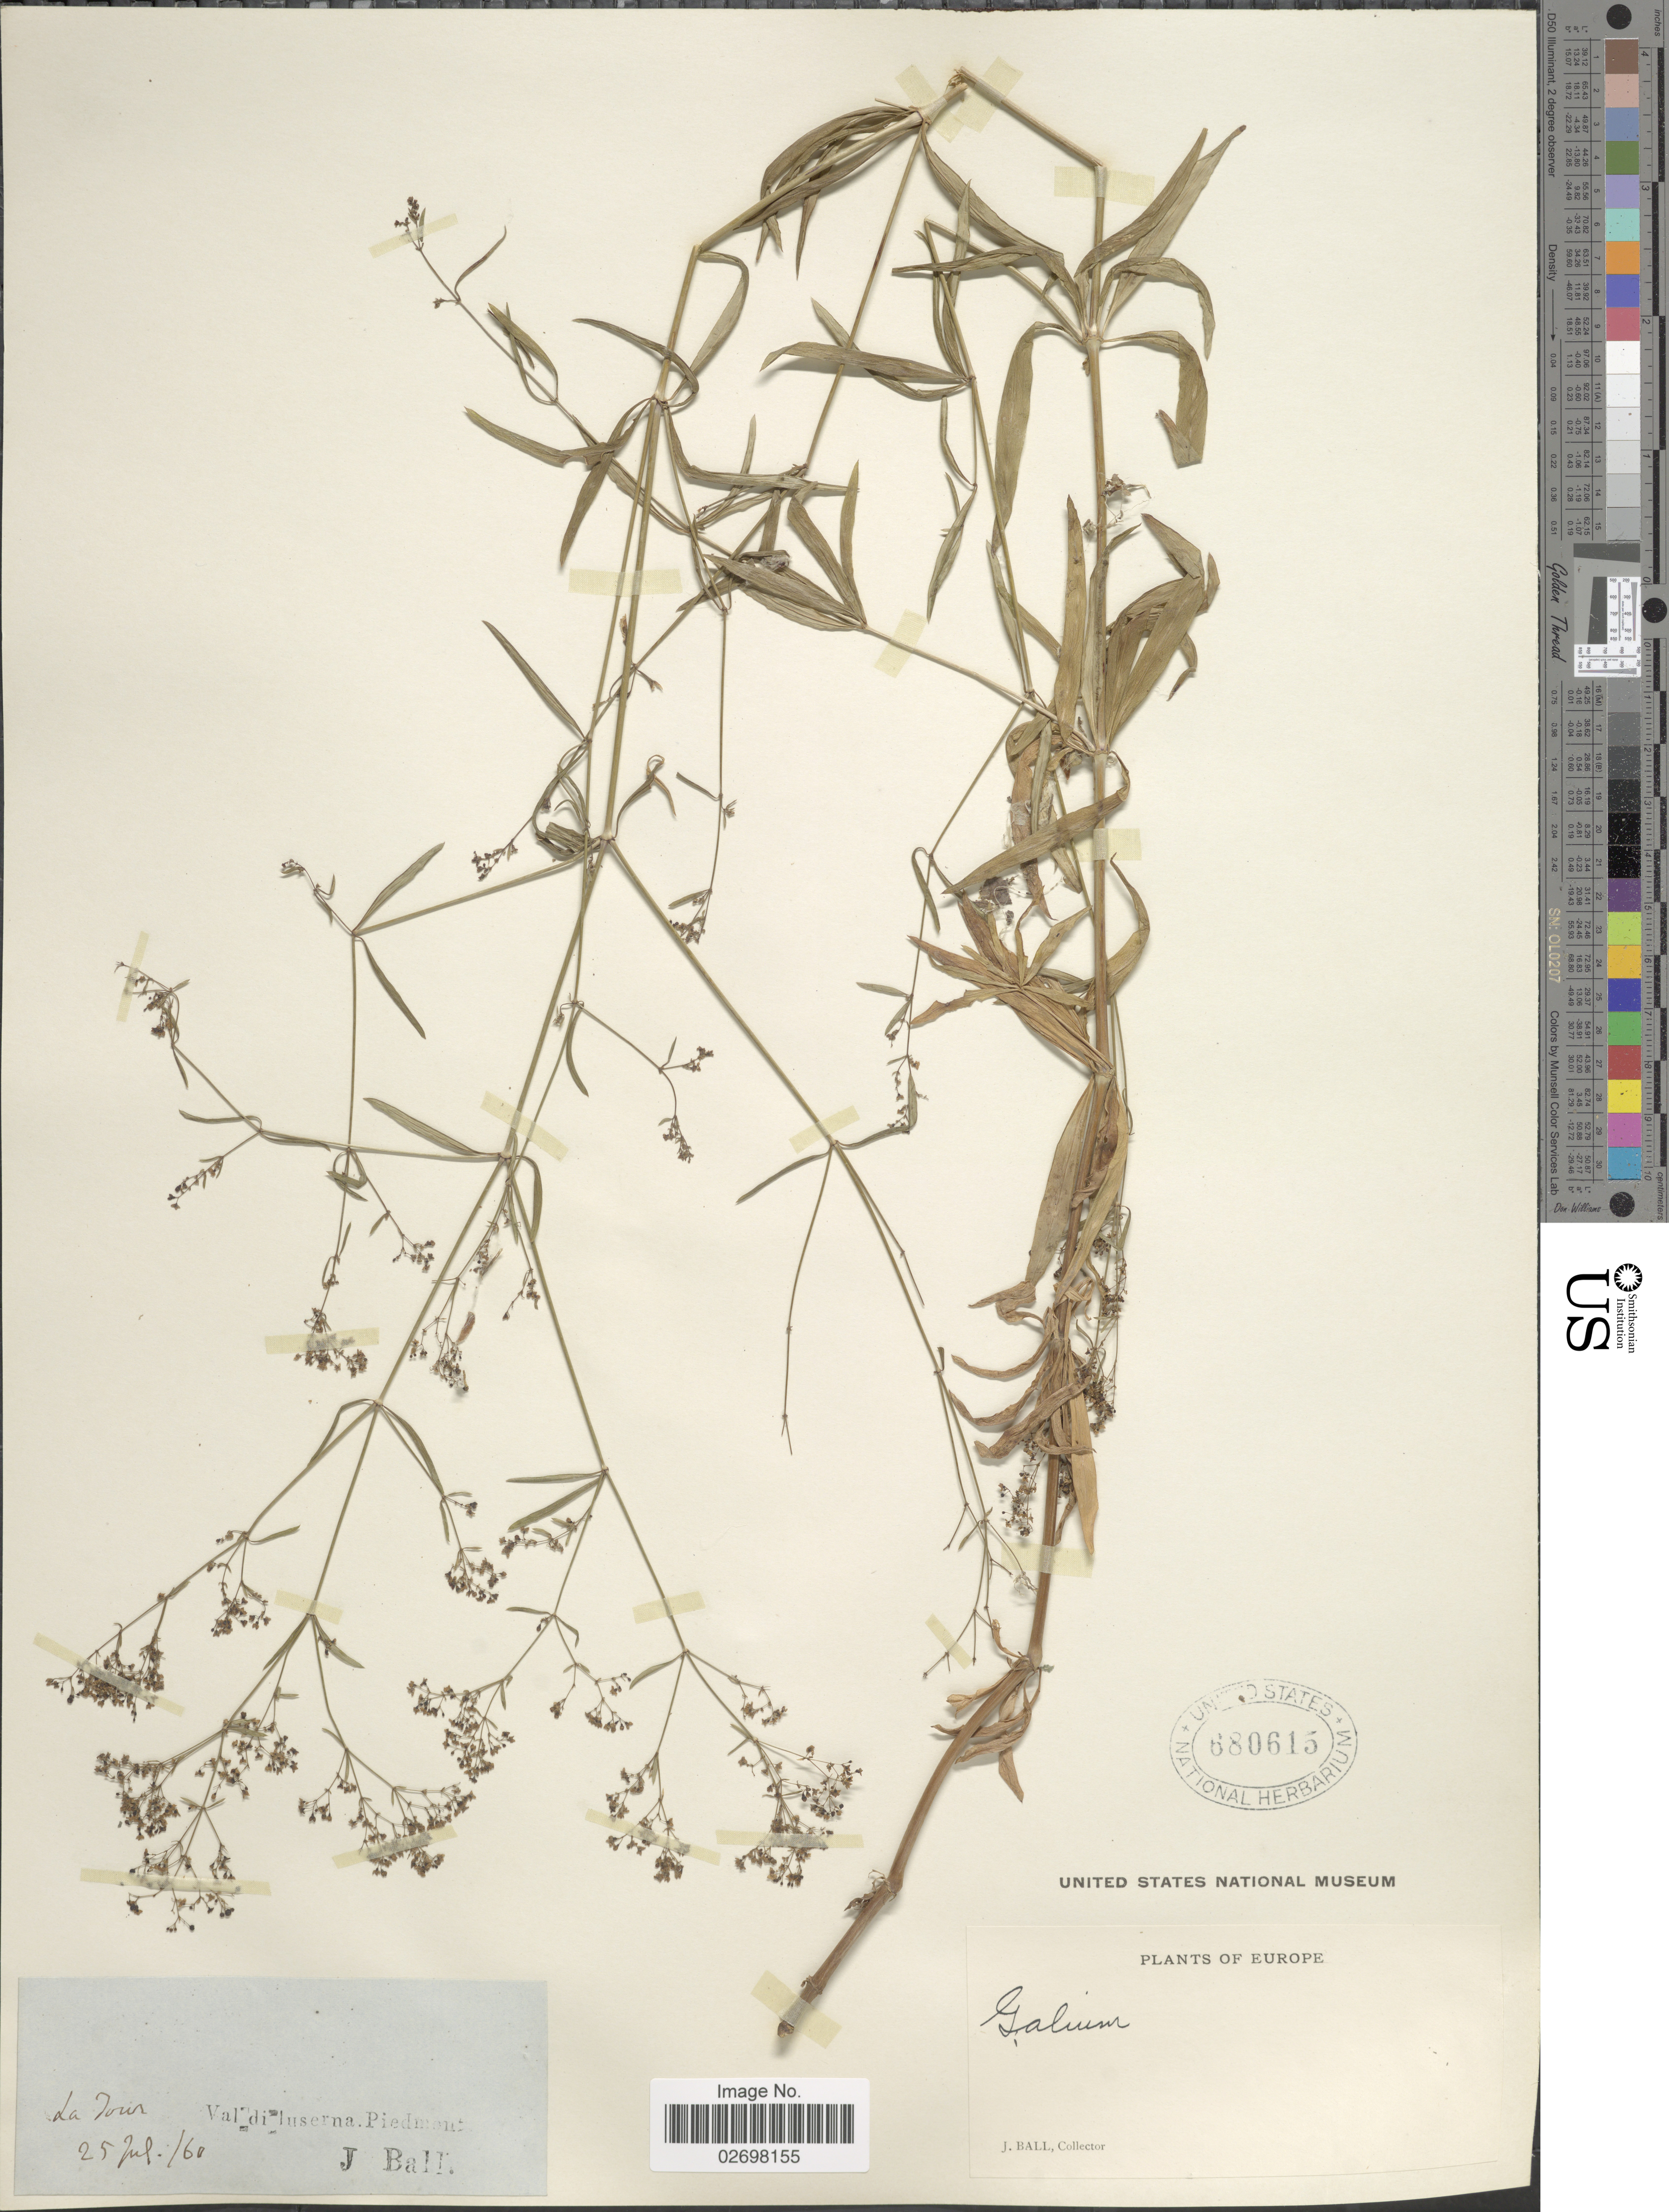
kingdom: Plantae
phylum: Tracheophyta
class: Magnoliopsida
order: Gentianales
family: Rubiaceae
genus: Galium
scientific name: Galium sp.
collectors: J. Ball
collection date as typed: Transcribed d/m/y: 25/7/60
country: Italy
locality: La Tour. Val di luserna Piedmont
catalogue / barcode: US 680615